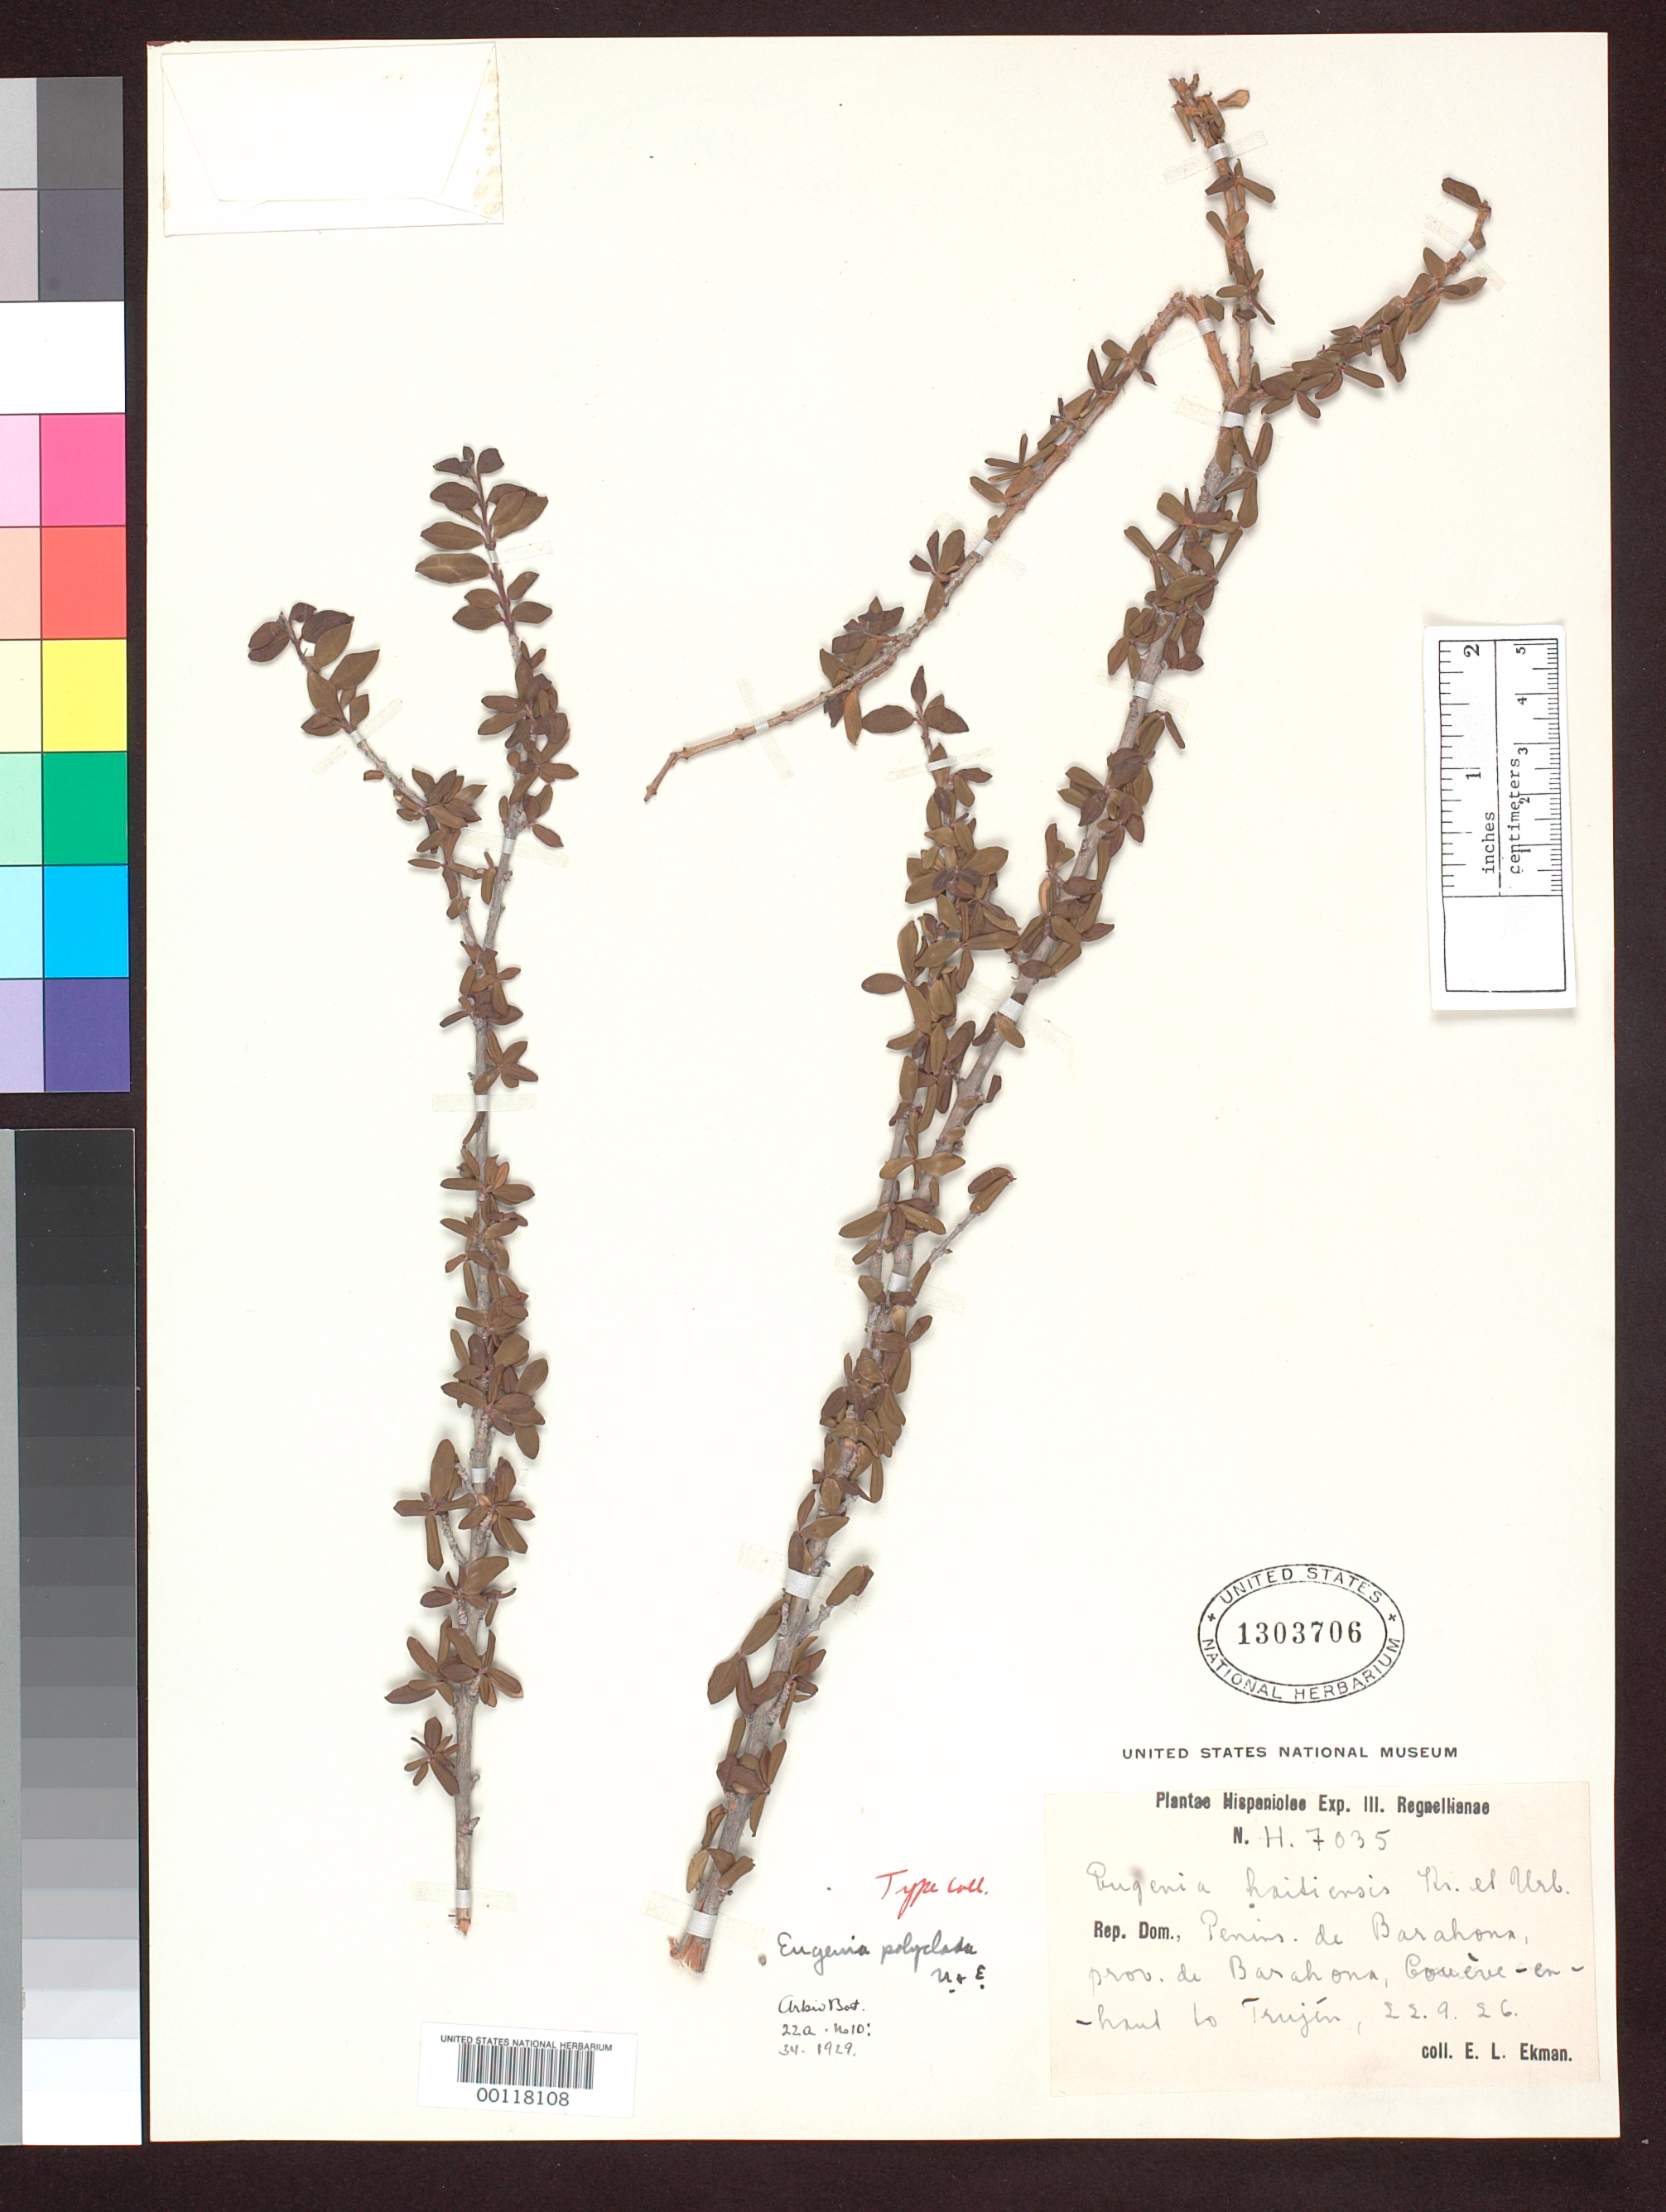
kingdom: Plantae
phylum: Tracheophyta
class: Magnoliopsida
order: Myrtales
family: Myrtaceae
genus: Eugenia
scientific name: Eugenia polyclada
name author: Urb. & Ekman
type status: Isotype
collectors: E. L. Ekman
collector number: H 7035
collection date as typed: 22 Sep 1926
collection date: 1926-09-22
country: Dominican Republic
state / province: Barahona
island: Hispaniola Island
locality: Coueve-en-haut, Trujin.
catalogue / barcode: US 1303706